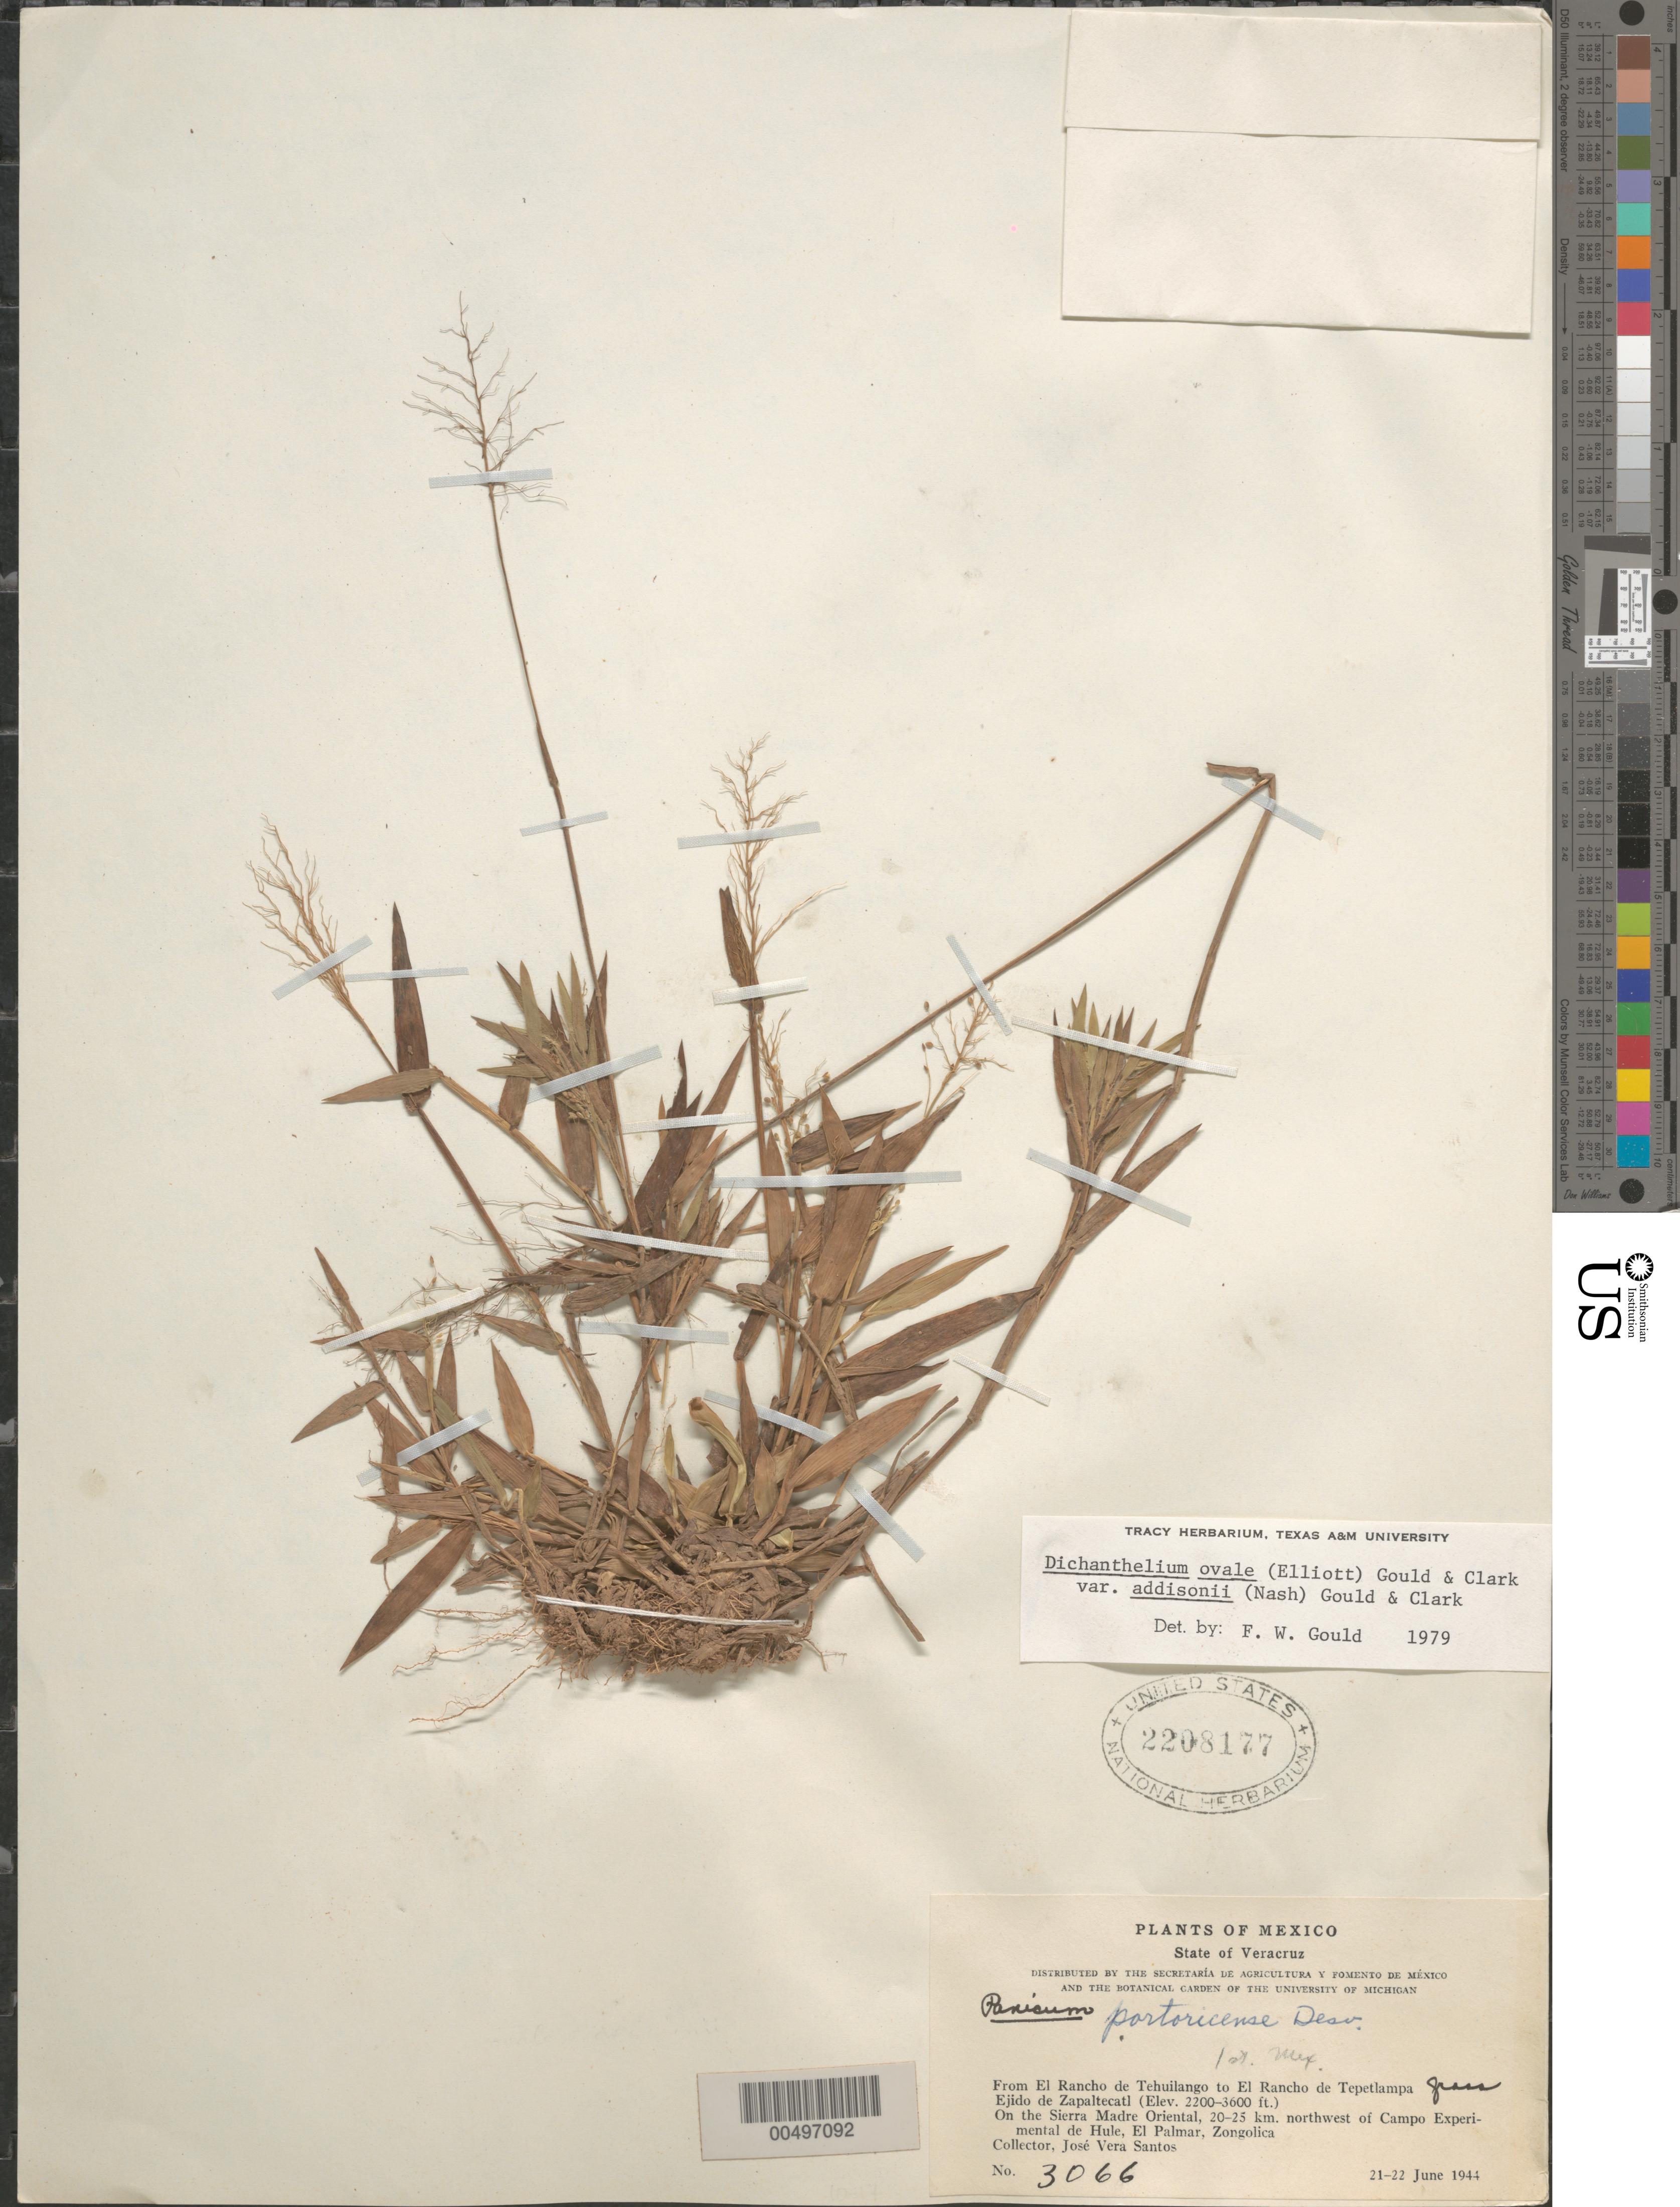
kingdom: Plantae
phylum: Tracheophyta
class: Liliopsida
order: Poales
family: Poaceae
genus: Dichanthelium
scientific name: Dichanthelium ovale var. addisonii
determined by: Gould, F. W.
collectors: J. V. Santos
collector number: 3066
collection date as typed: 21 Jun 1944 to 22 Jun 1944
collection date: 1944-06-21/1944-06-22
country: Mexico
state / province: Veracruz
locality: From El Rancho de Tehuilango to El Rancho de Tepetlampa, Ejido de Zapaltecatl, on the Sierra Madre Oriental, 20-25 km NW of C...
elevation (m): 671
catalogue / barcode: US 2208177